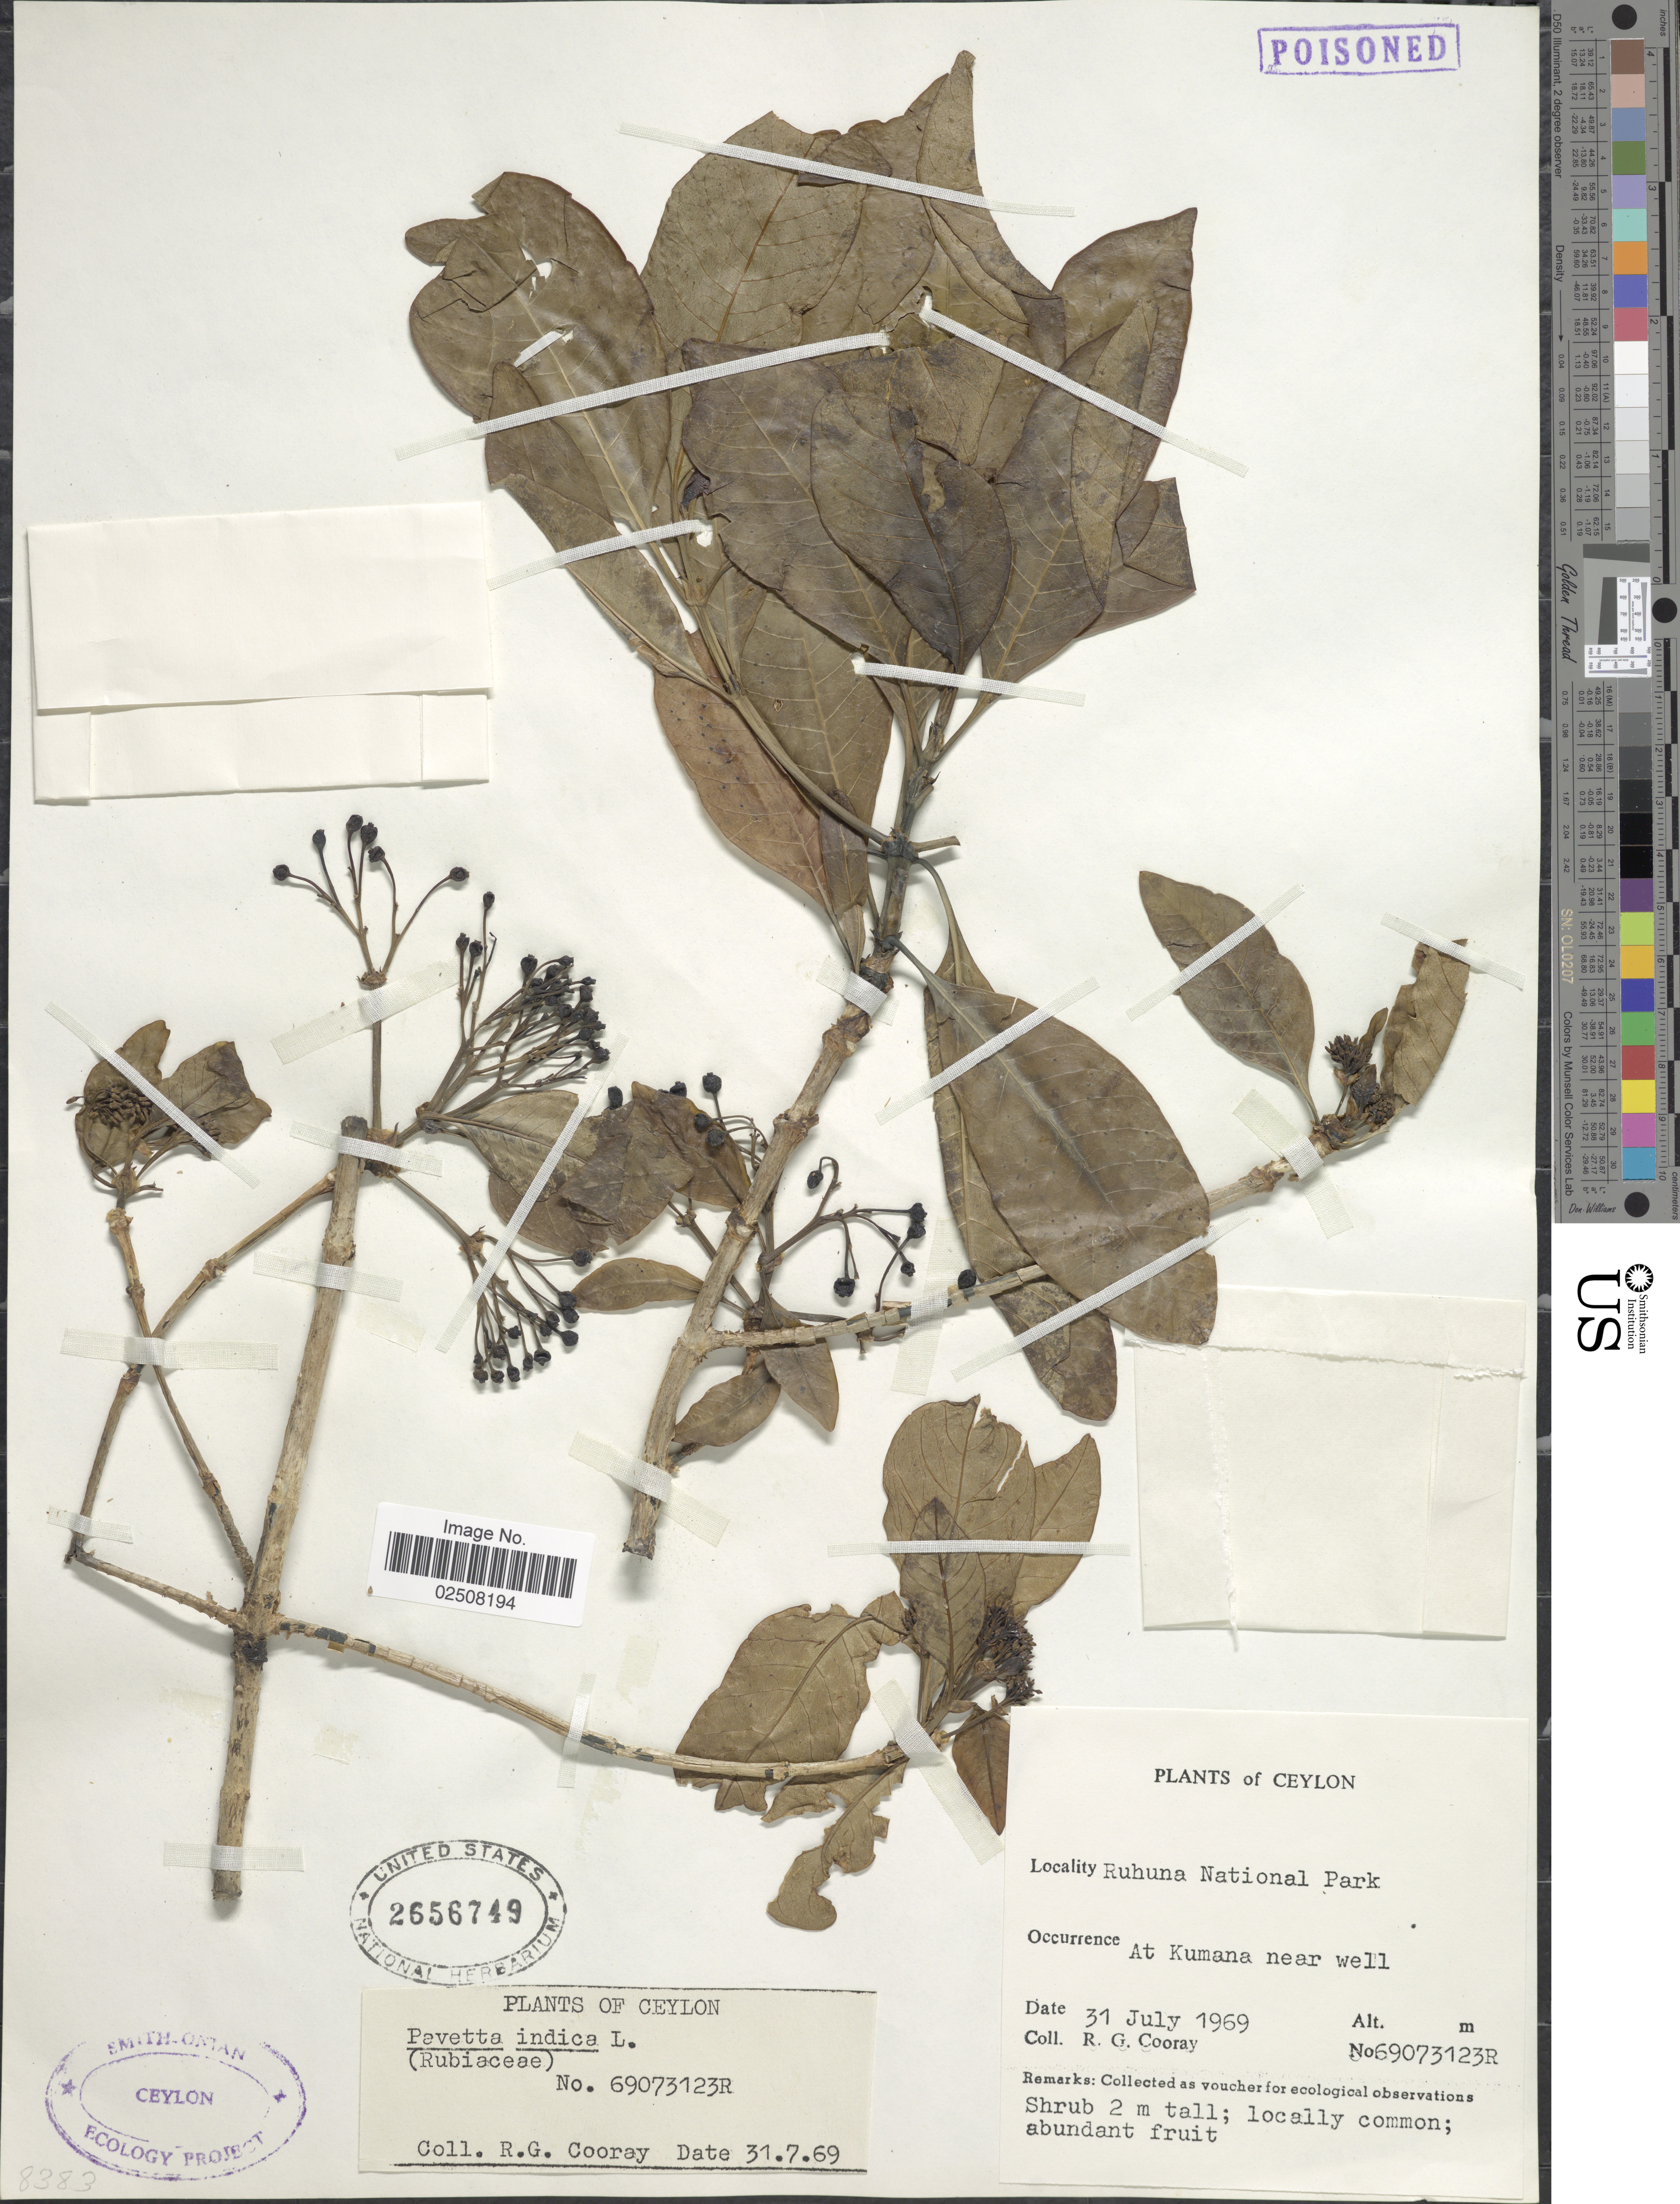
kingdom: Plantae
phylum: Tracheophyta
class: Magnoliopsida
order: Gentianales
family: Rubiaceae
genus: Pavetta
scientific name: Pavetta indica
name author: L.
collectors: R. Cooray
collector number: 69073123R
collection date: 1969-07-31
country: Sri Lanka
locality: Ceylon, Ruhunu National Park, At Kumana near well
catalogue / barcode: US 2656749